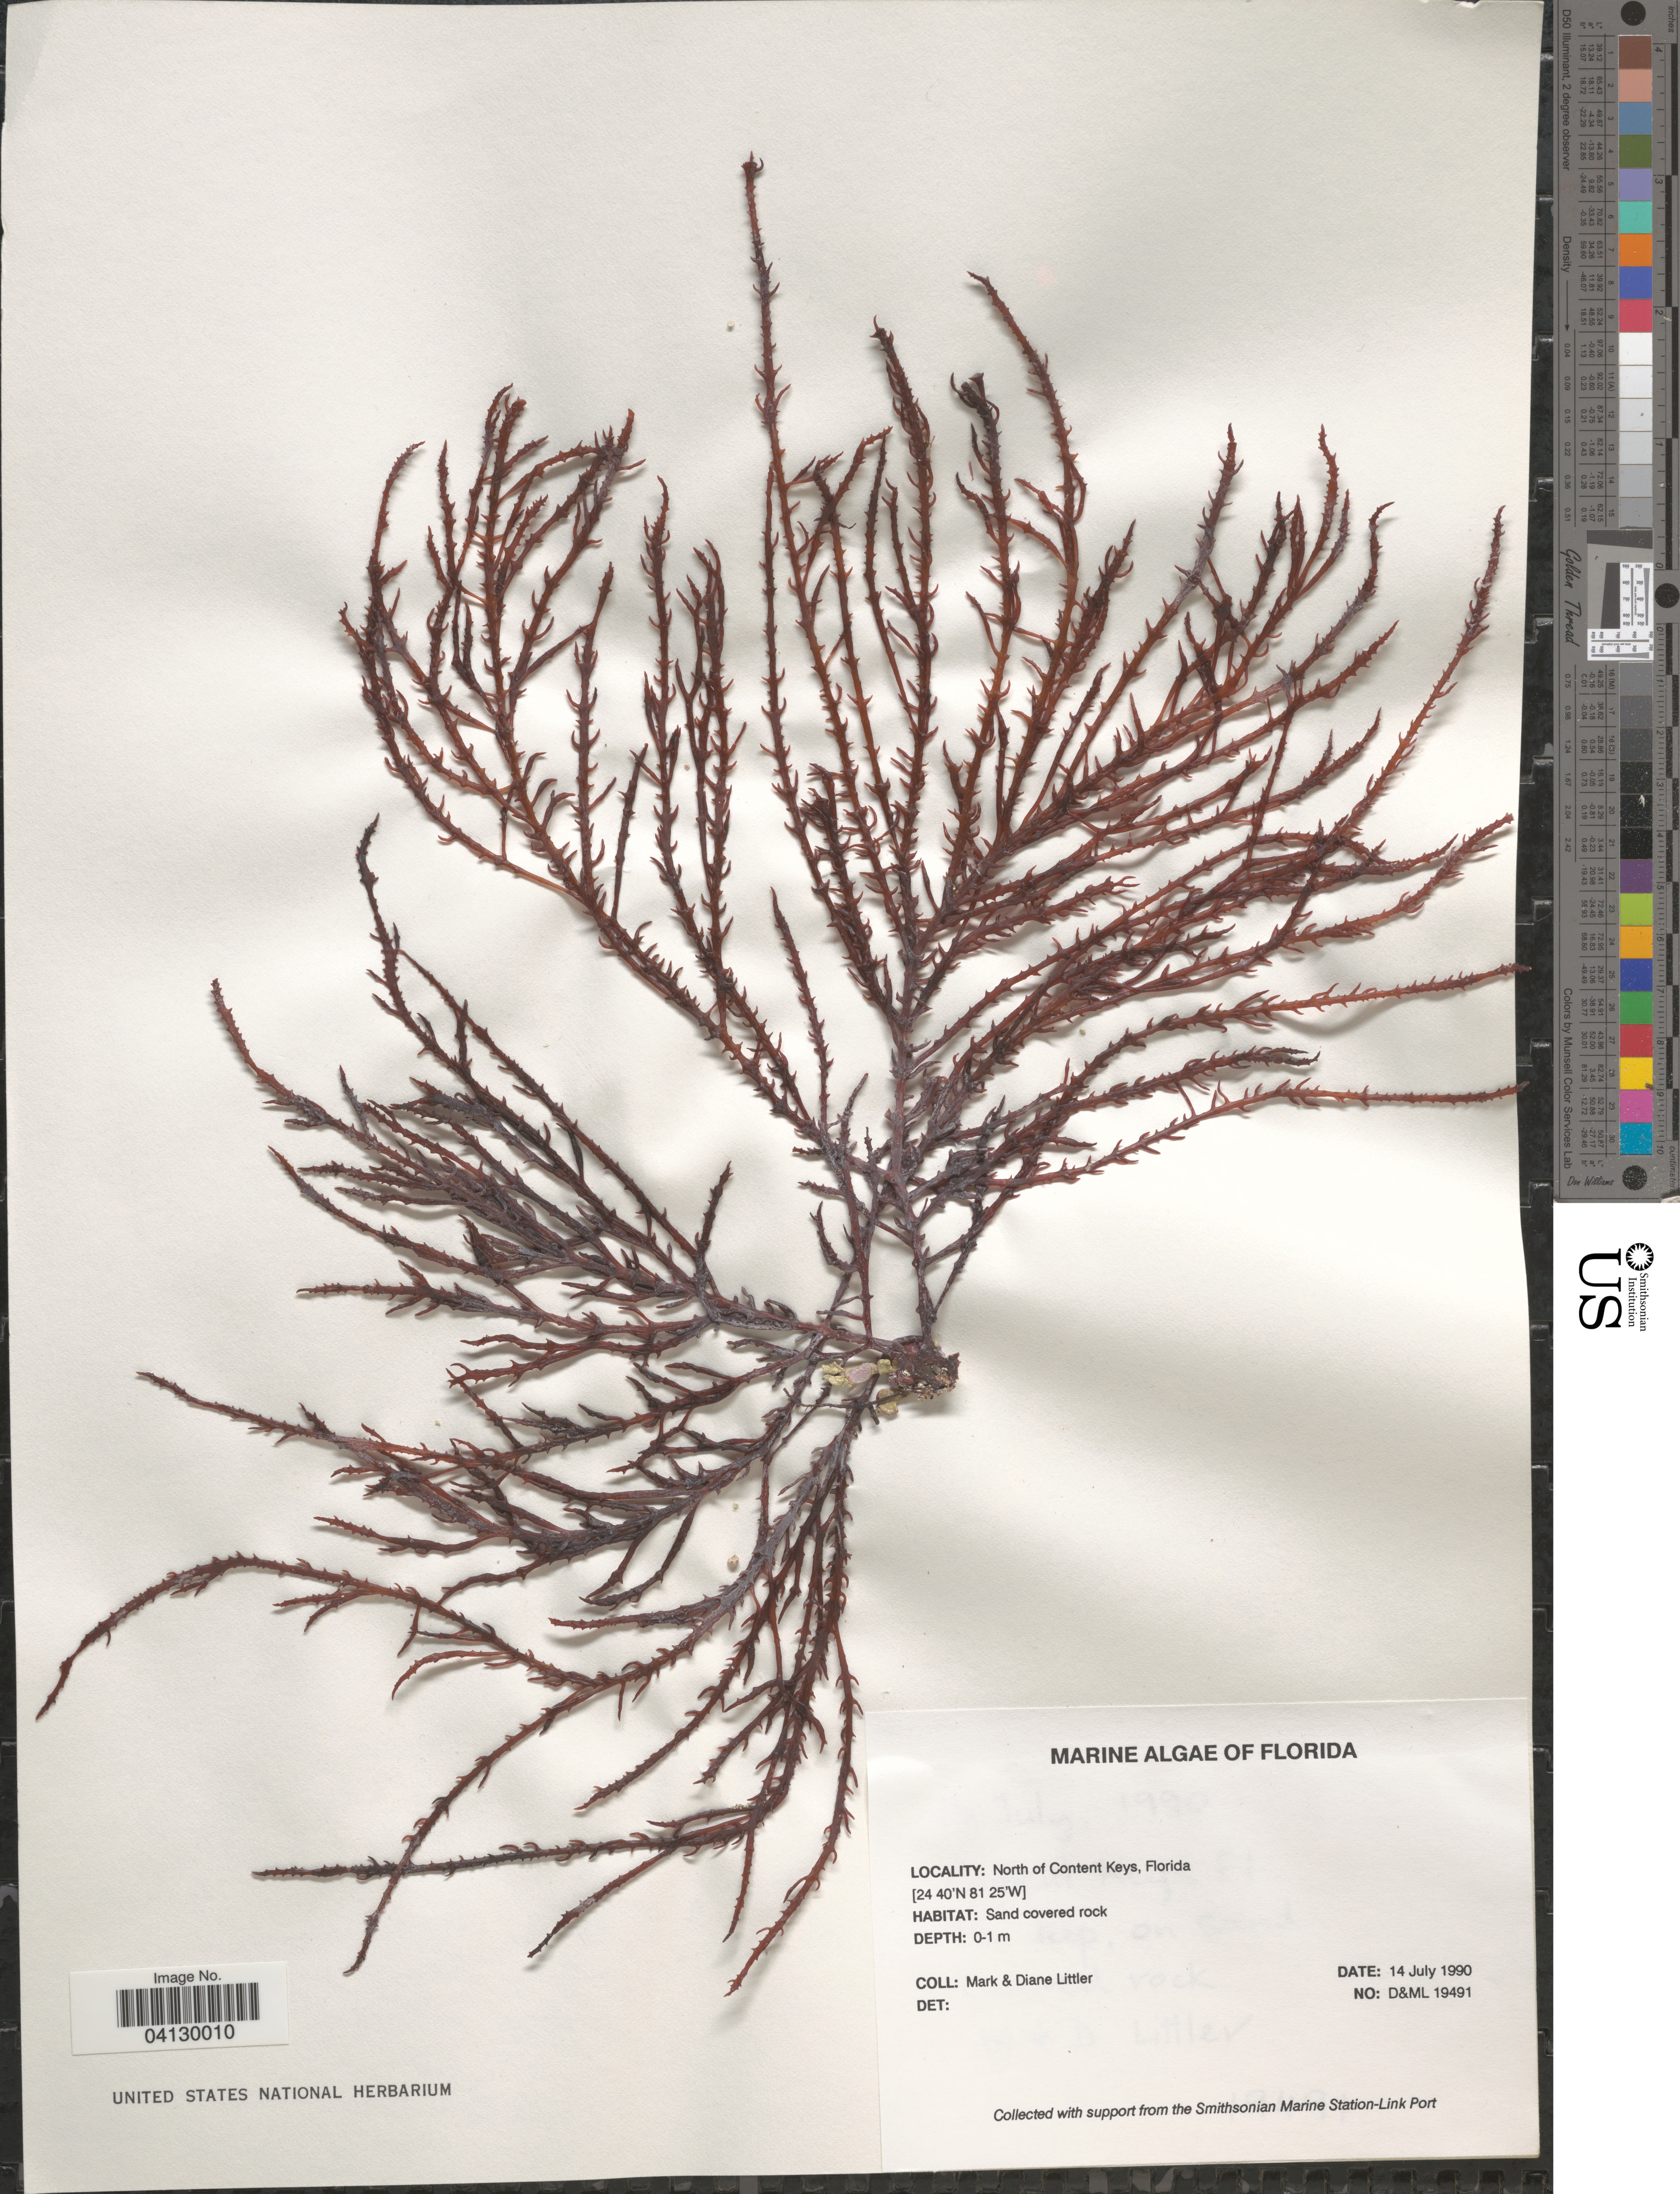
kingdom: Plantae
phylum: Rhodophyta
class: Florideophyceae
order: Gigartinales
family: Solieriaceae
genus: Eucheumatopsis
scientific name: Eucheumatopsis isiformis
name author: (C. Agardh) M.L. Núñez-Resendiz et al.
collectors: M. Littler & D. S. Littler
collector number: D&ML 19491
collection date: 1990-07-14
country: United States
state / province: Florida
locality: North of Content Keys.